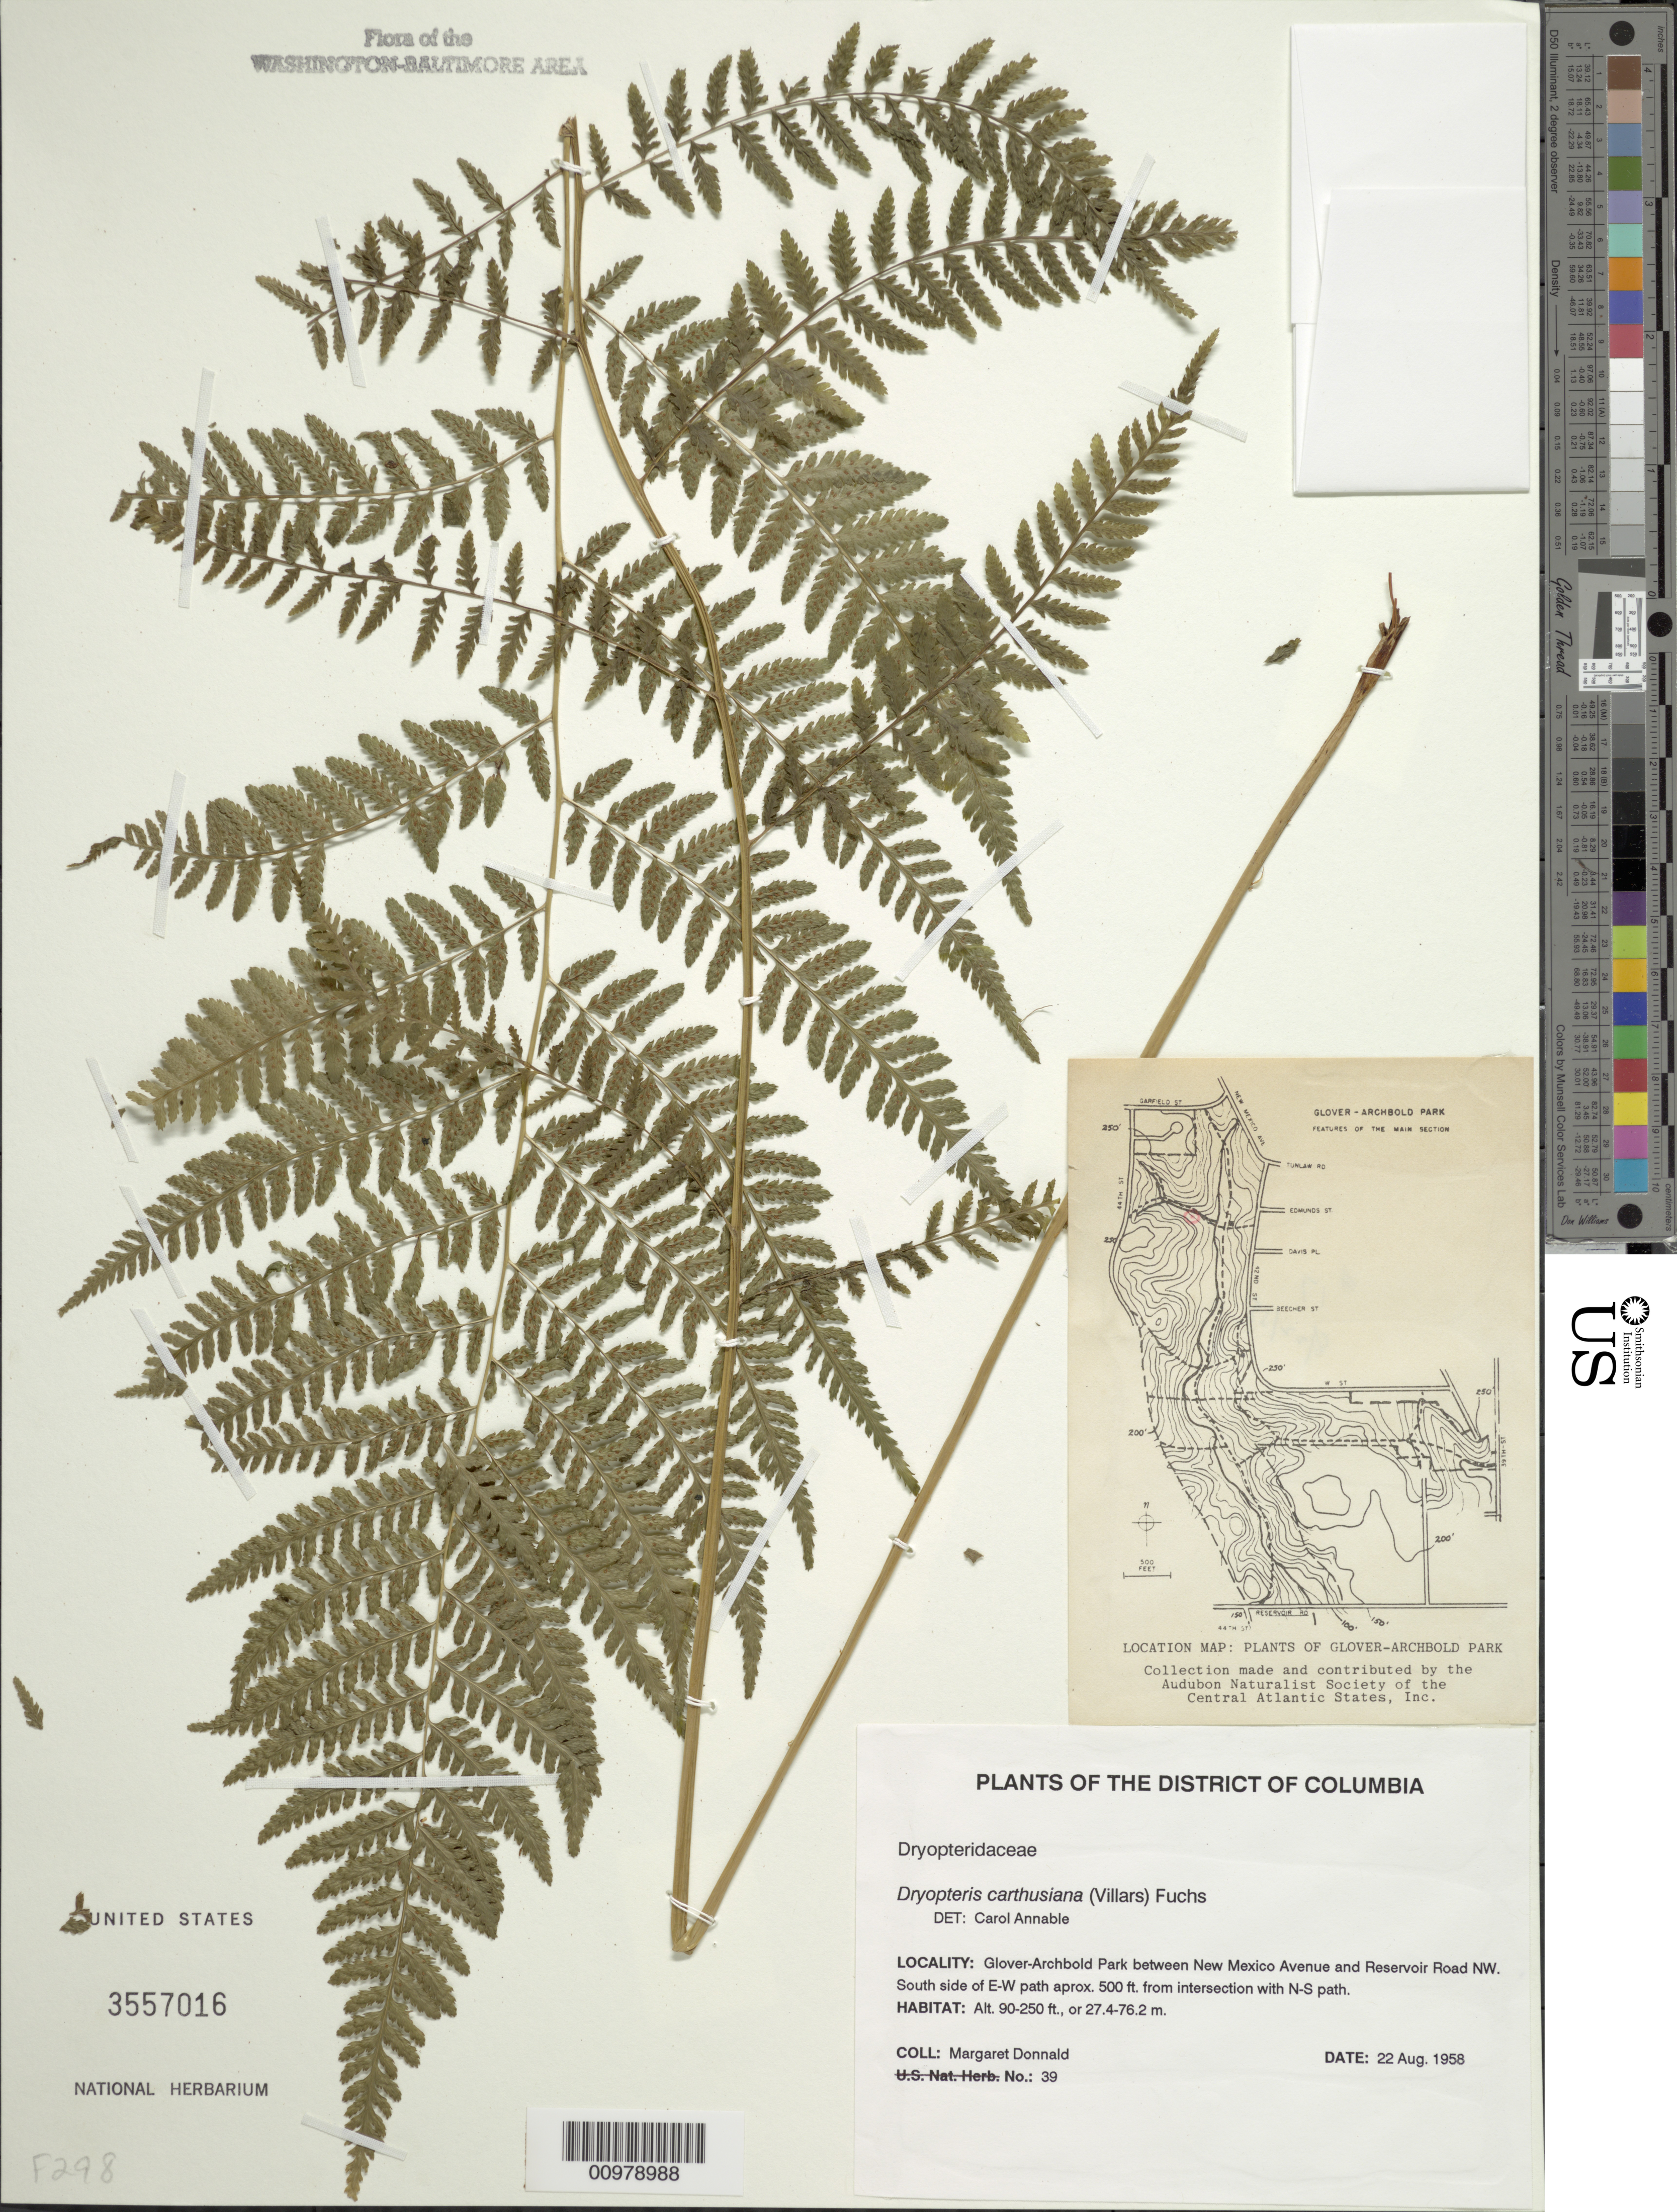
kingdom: Plantae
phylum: Tracheophyta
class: Polypodiopsida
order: Polypodiales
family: Dryopteridaceae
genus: Dryopteris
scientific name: Dryopteris carthusiana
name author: (Villars) H.P. Fuchs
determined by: Annable, C. R.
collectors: M. Donnald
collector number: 39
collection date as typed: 22 Aug 1958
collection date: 1958-08-22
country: United States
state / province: District of Columbia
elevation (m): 27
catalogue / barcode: US 3557016